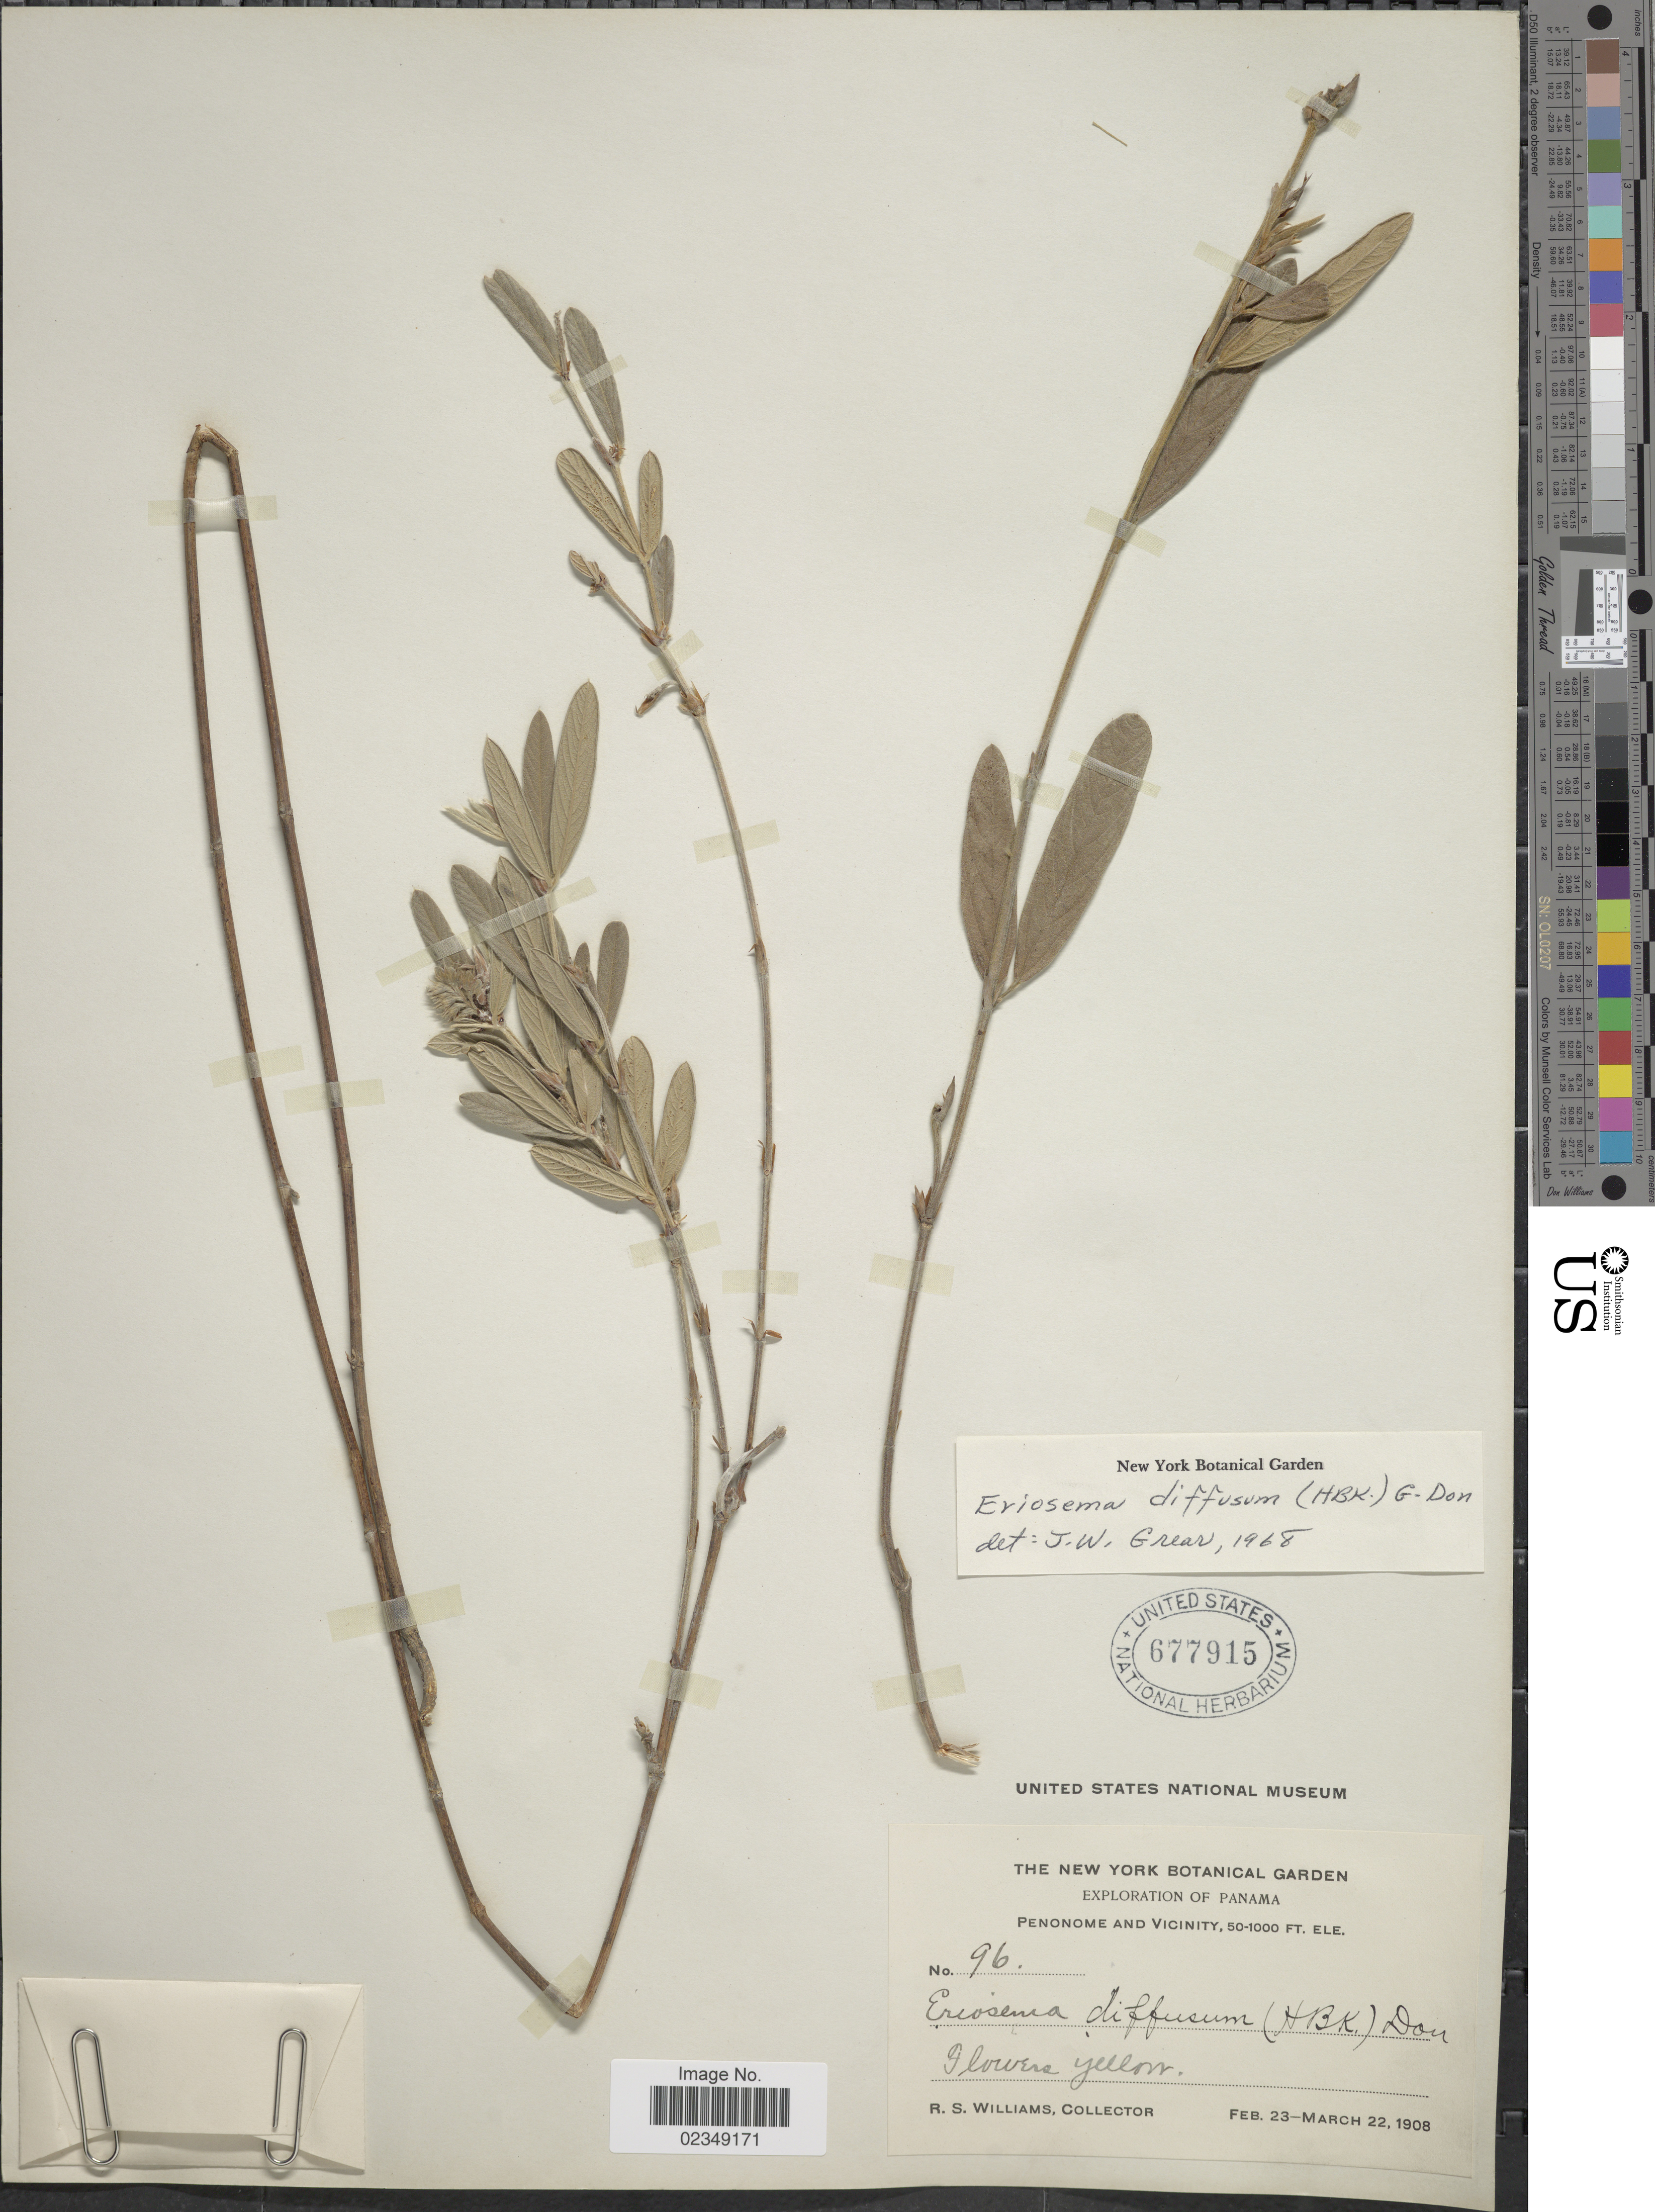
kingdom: Plantae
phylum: Tracheophyta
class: Magnoliopsida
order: Fabales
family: Fabaceae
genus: Eriosema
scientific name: Eriosema diffusum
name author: (Kunth) G. Don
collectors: R. S. Williams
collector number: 96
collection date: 1908-02-23/1908-03-22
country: Panama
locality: Penonome and Vicinity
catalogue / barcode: US 677915